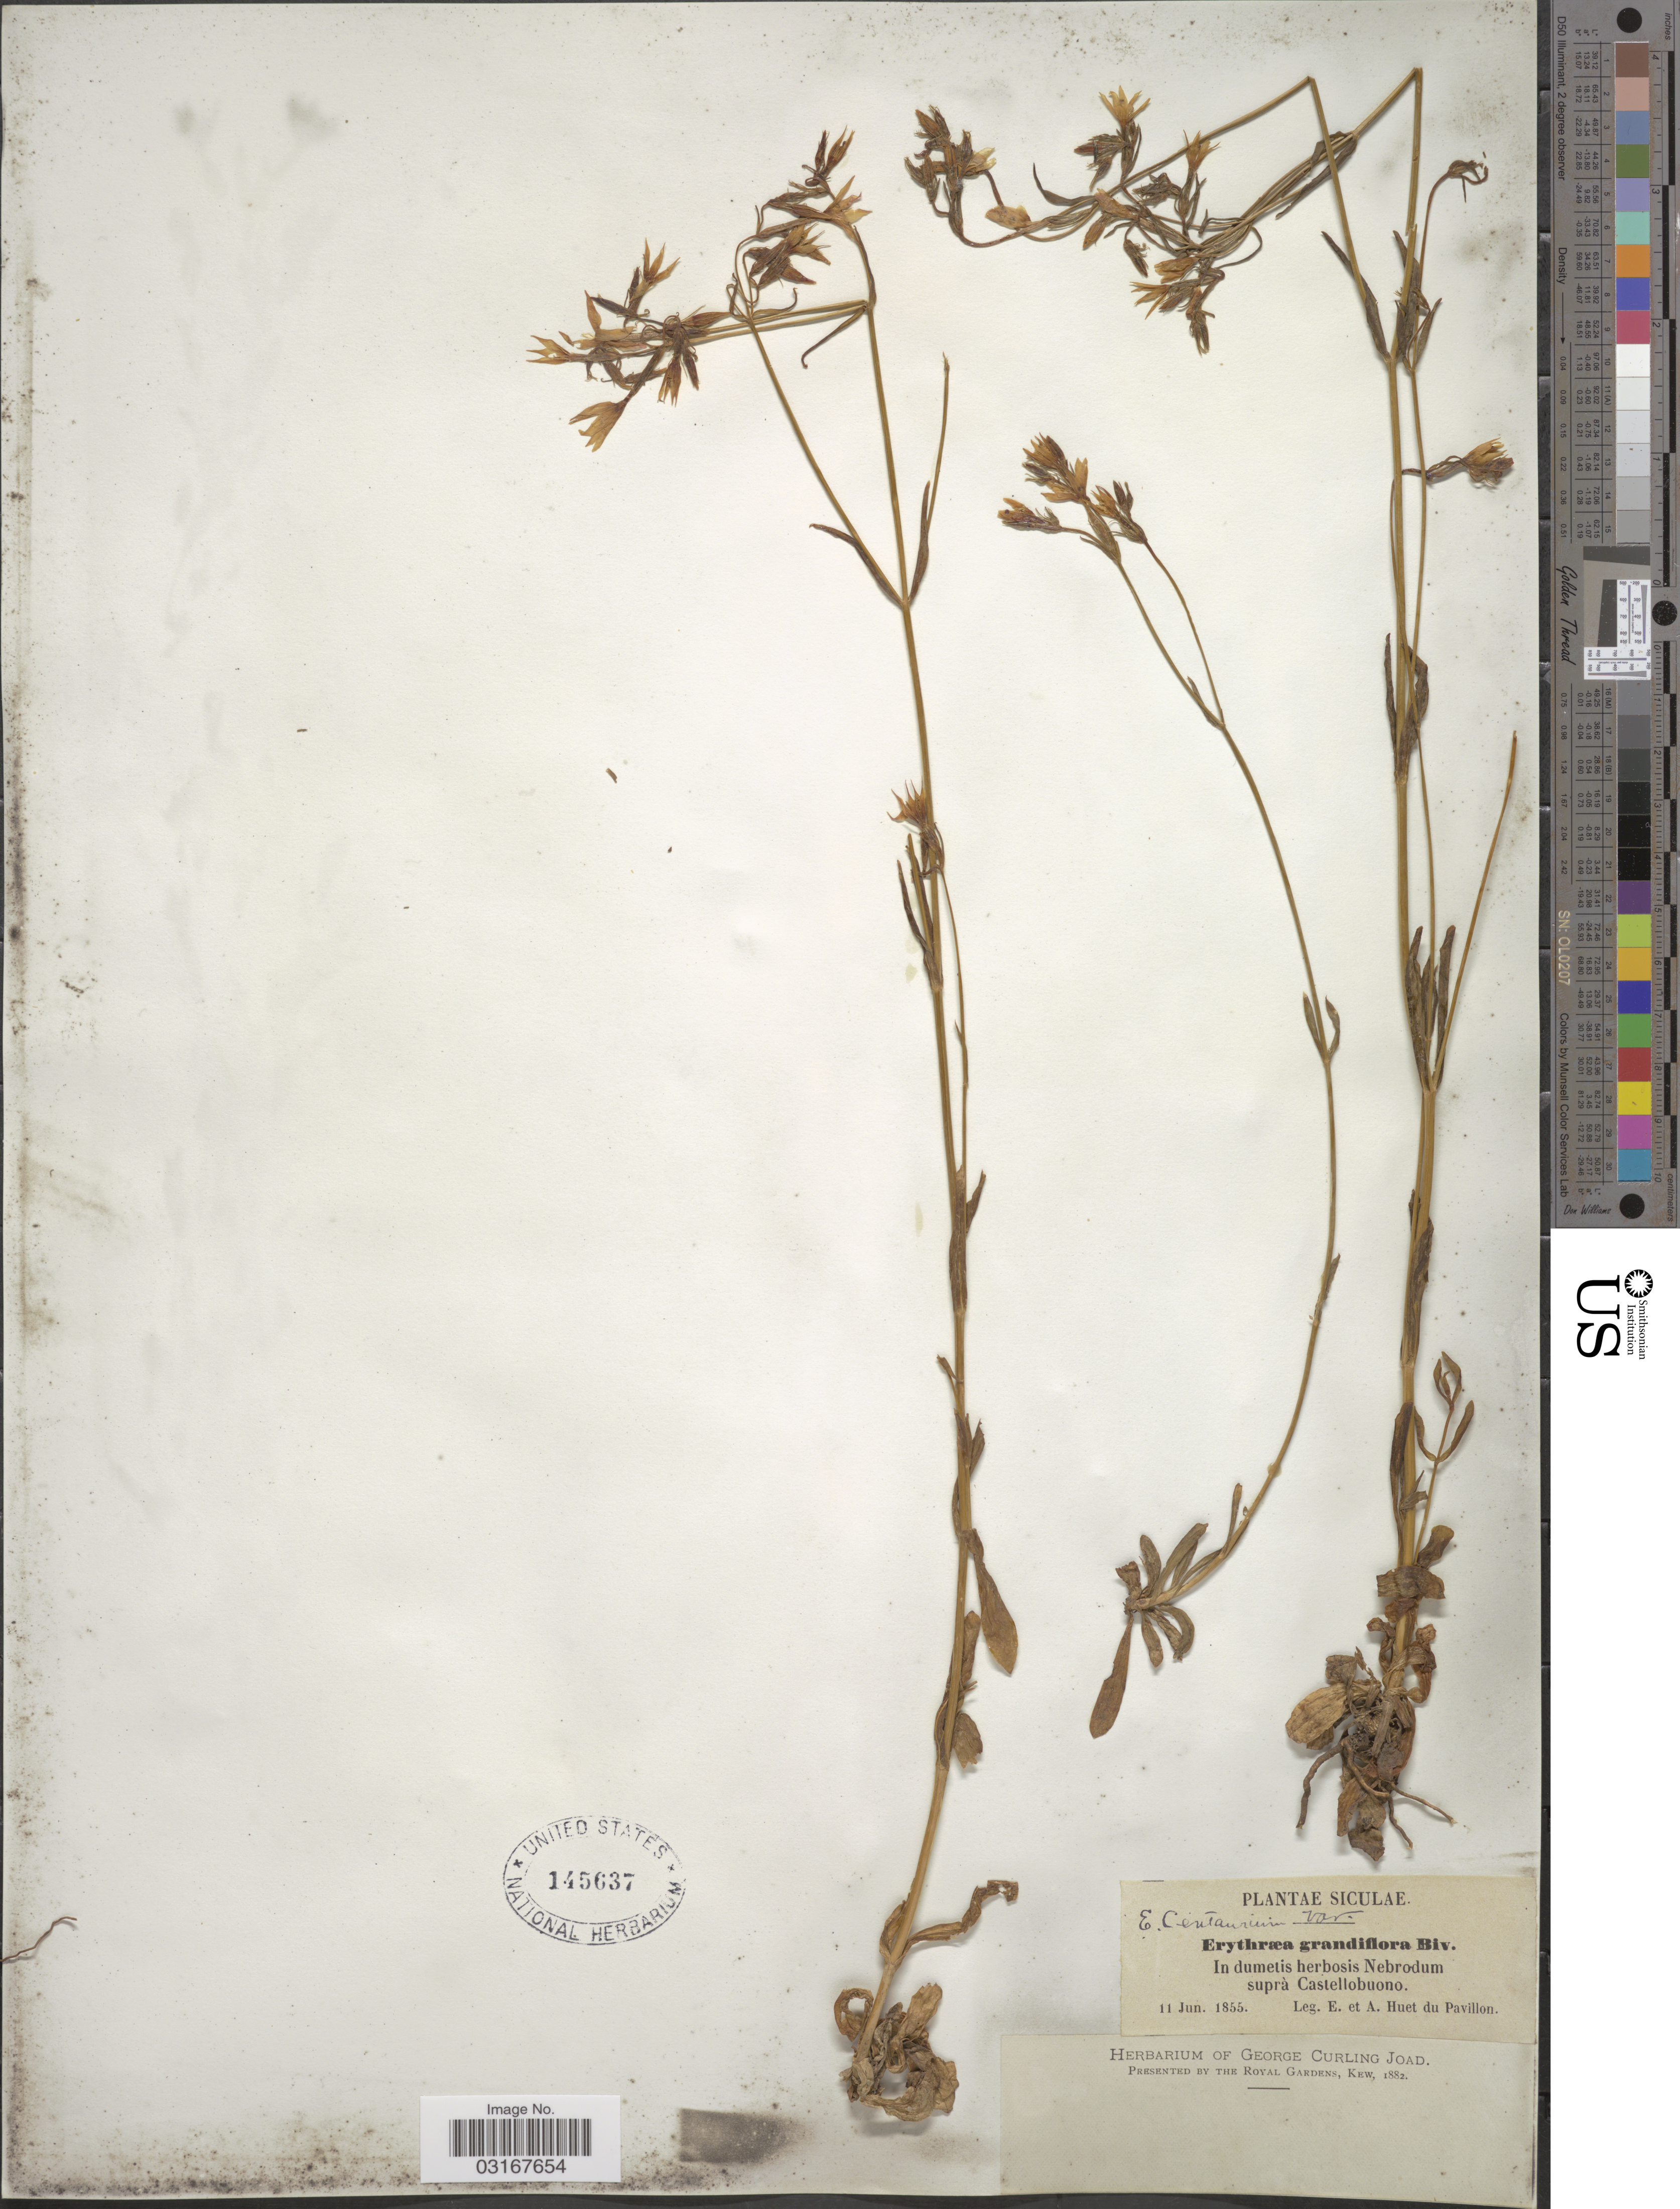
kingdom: Plantae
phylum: Tracheophyta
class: Magnoliopsida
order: Gentianales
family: Gentianaceae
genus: Centaurium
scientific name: Centaurium grandiflora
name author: (Pers.) Druce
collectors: E. Huet du Pavillon & A. Huet du Pavillon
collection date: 1855-06-11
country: Italy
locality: Siculae. In dumetis herbosis Nebrodum suprà Castellobuono.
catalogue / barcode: US 145637